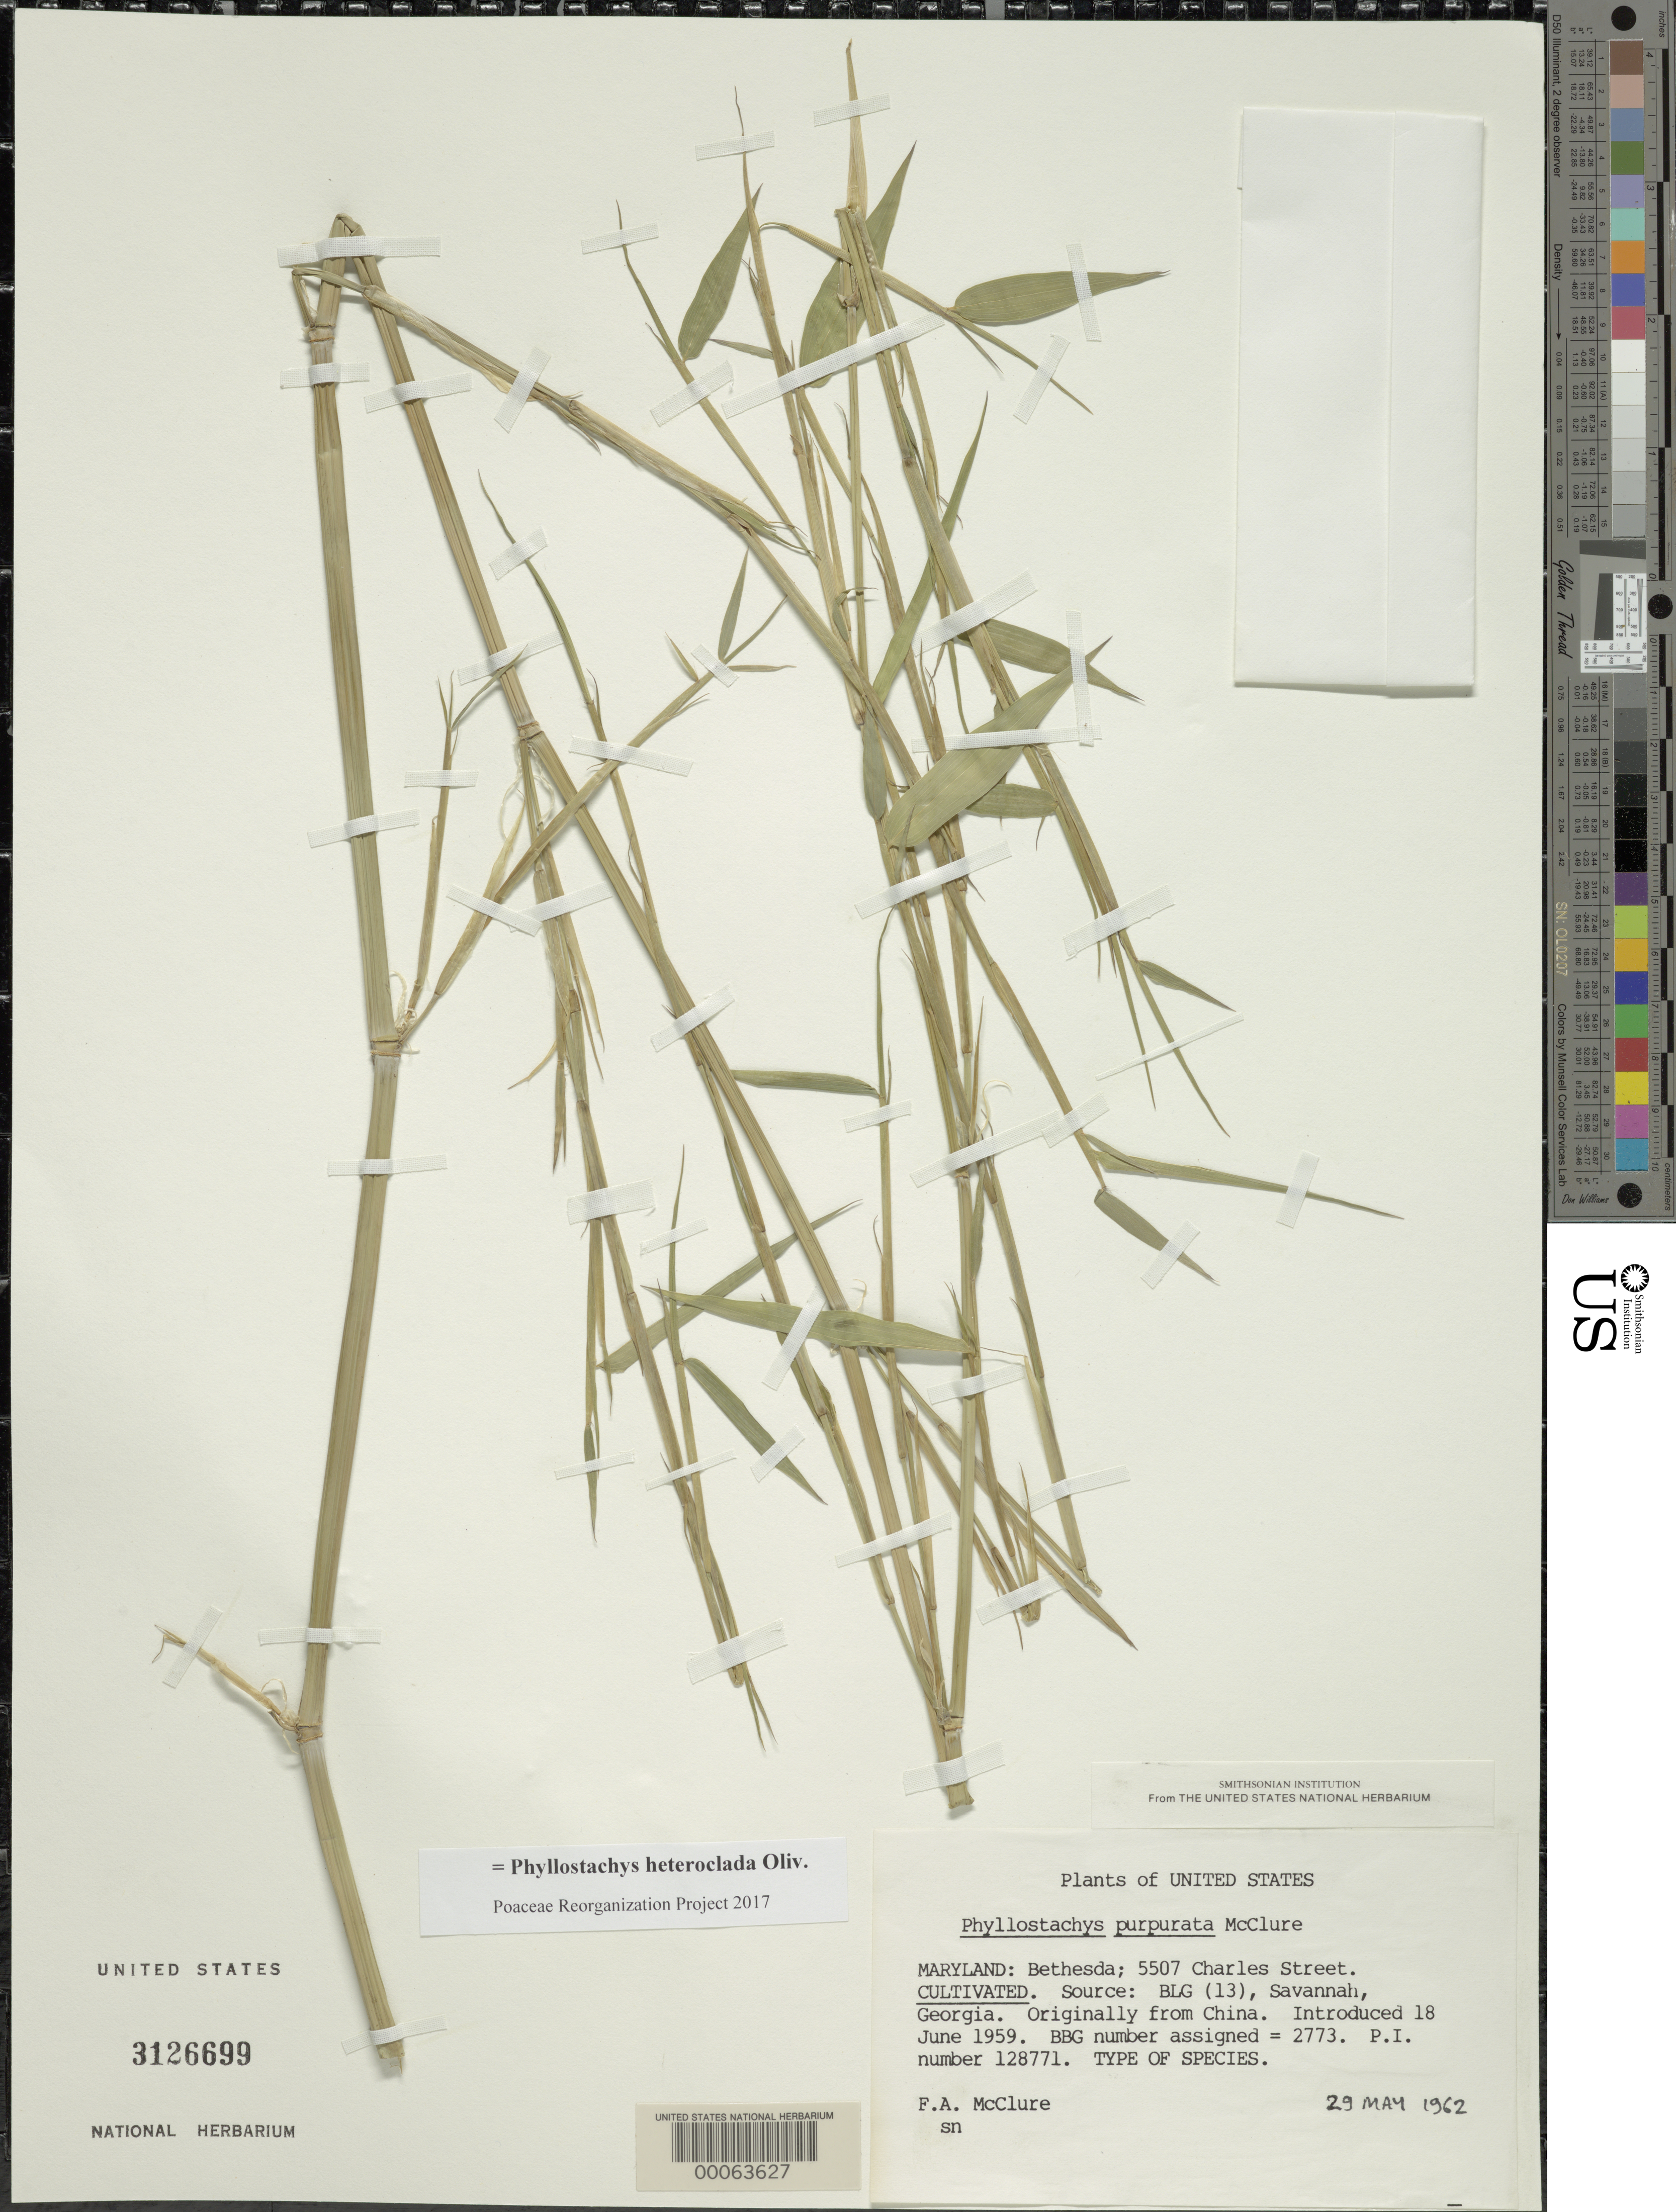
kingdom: Plantae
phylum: Tracheophyta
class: Liliopsida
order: Poales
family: Poaceae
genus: Phyllostachys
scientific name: Phyllostachys heteroclada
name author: Oliv.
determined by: Poaceae Reorganization Project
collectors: F. A. McClure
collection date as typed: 29 May 1962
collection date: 1962-05-29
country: United States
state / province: Maryland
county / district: Montgomery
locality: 5507 Charles Street, Bethesda (McClure's Garden)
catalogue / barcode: US 3126699